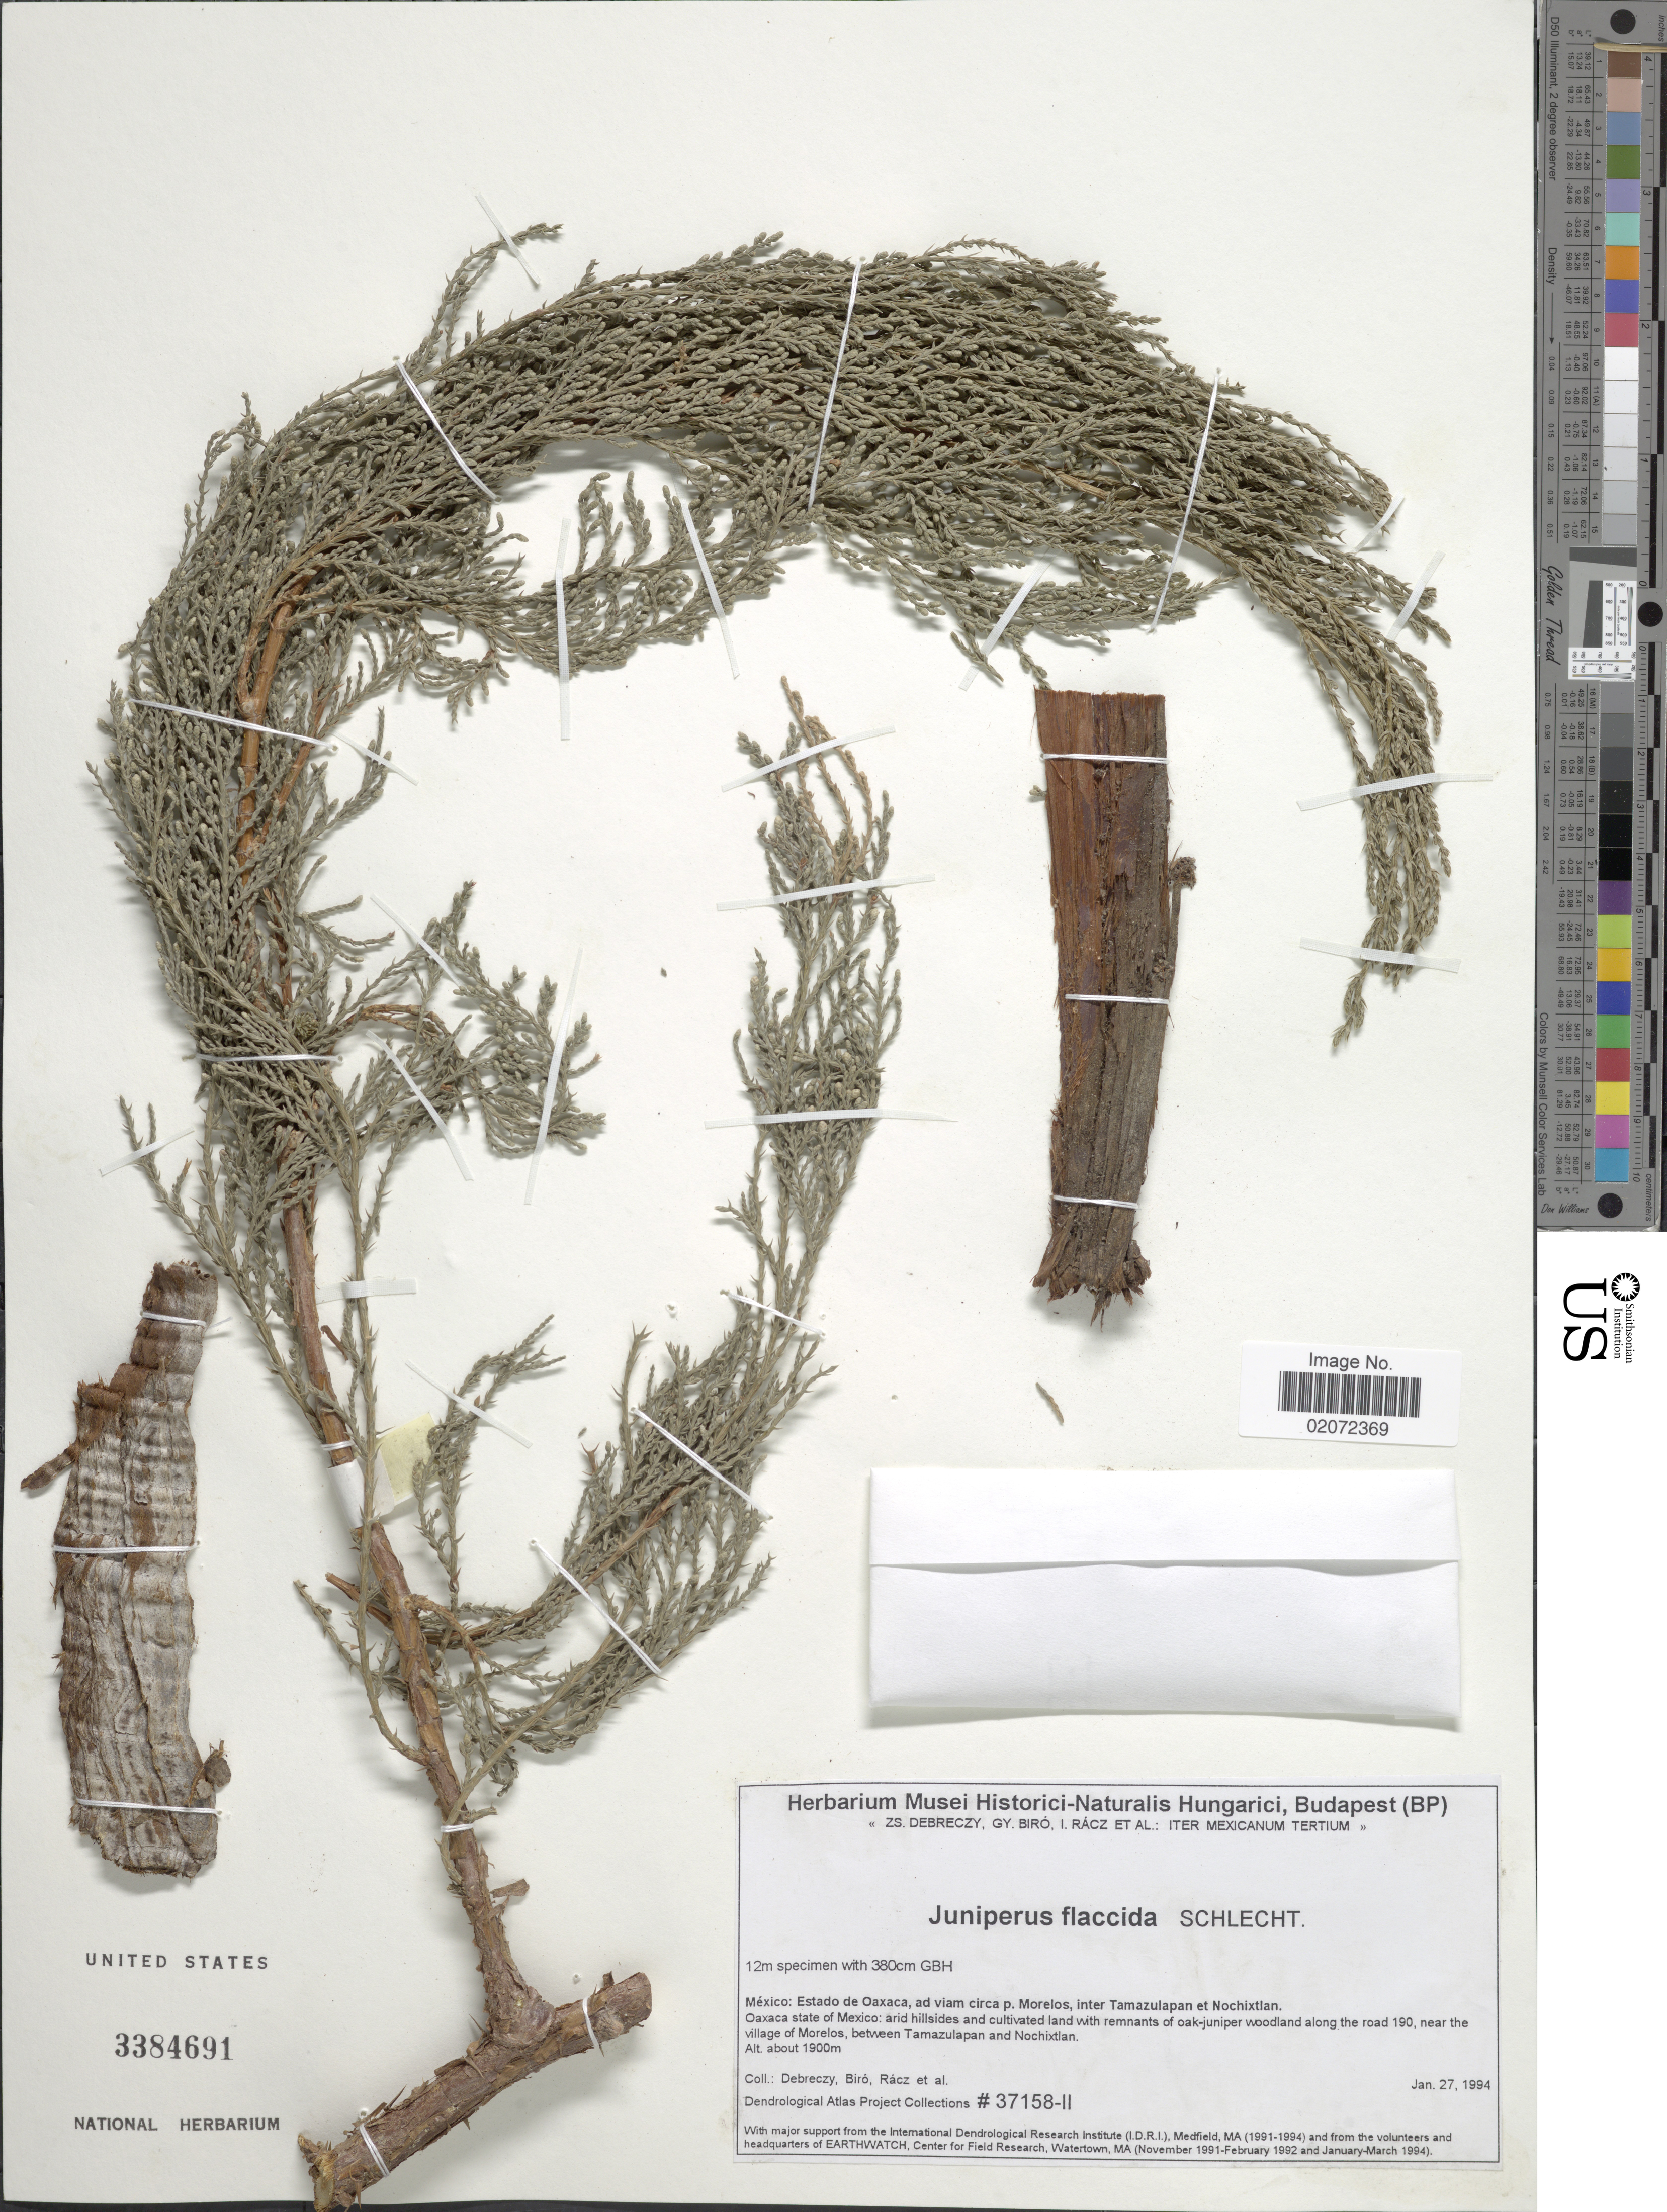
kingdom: Plantae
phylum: Tracheophyta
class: Pinopsida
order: Pinales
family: Cupressaceae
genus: Juniperus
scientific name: Juniperus flaccida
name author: Schltdl.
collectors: Z. Debreczy, G. Biro, I. Rácz & et al.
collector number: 37158-II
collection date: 1994-01-27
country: Mexico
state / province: Oaxaca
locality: Ad viam p. Morelos, inter Tamazulapan et Nochixtlan. along the road 190, near the village of Morelos, between Tamazulapan and Nochixtlan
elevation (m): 1900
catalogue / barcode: US 3384691